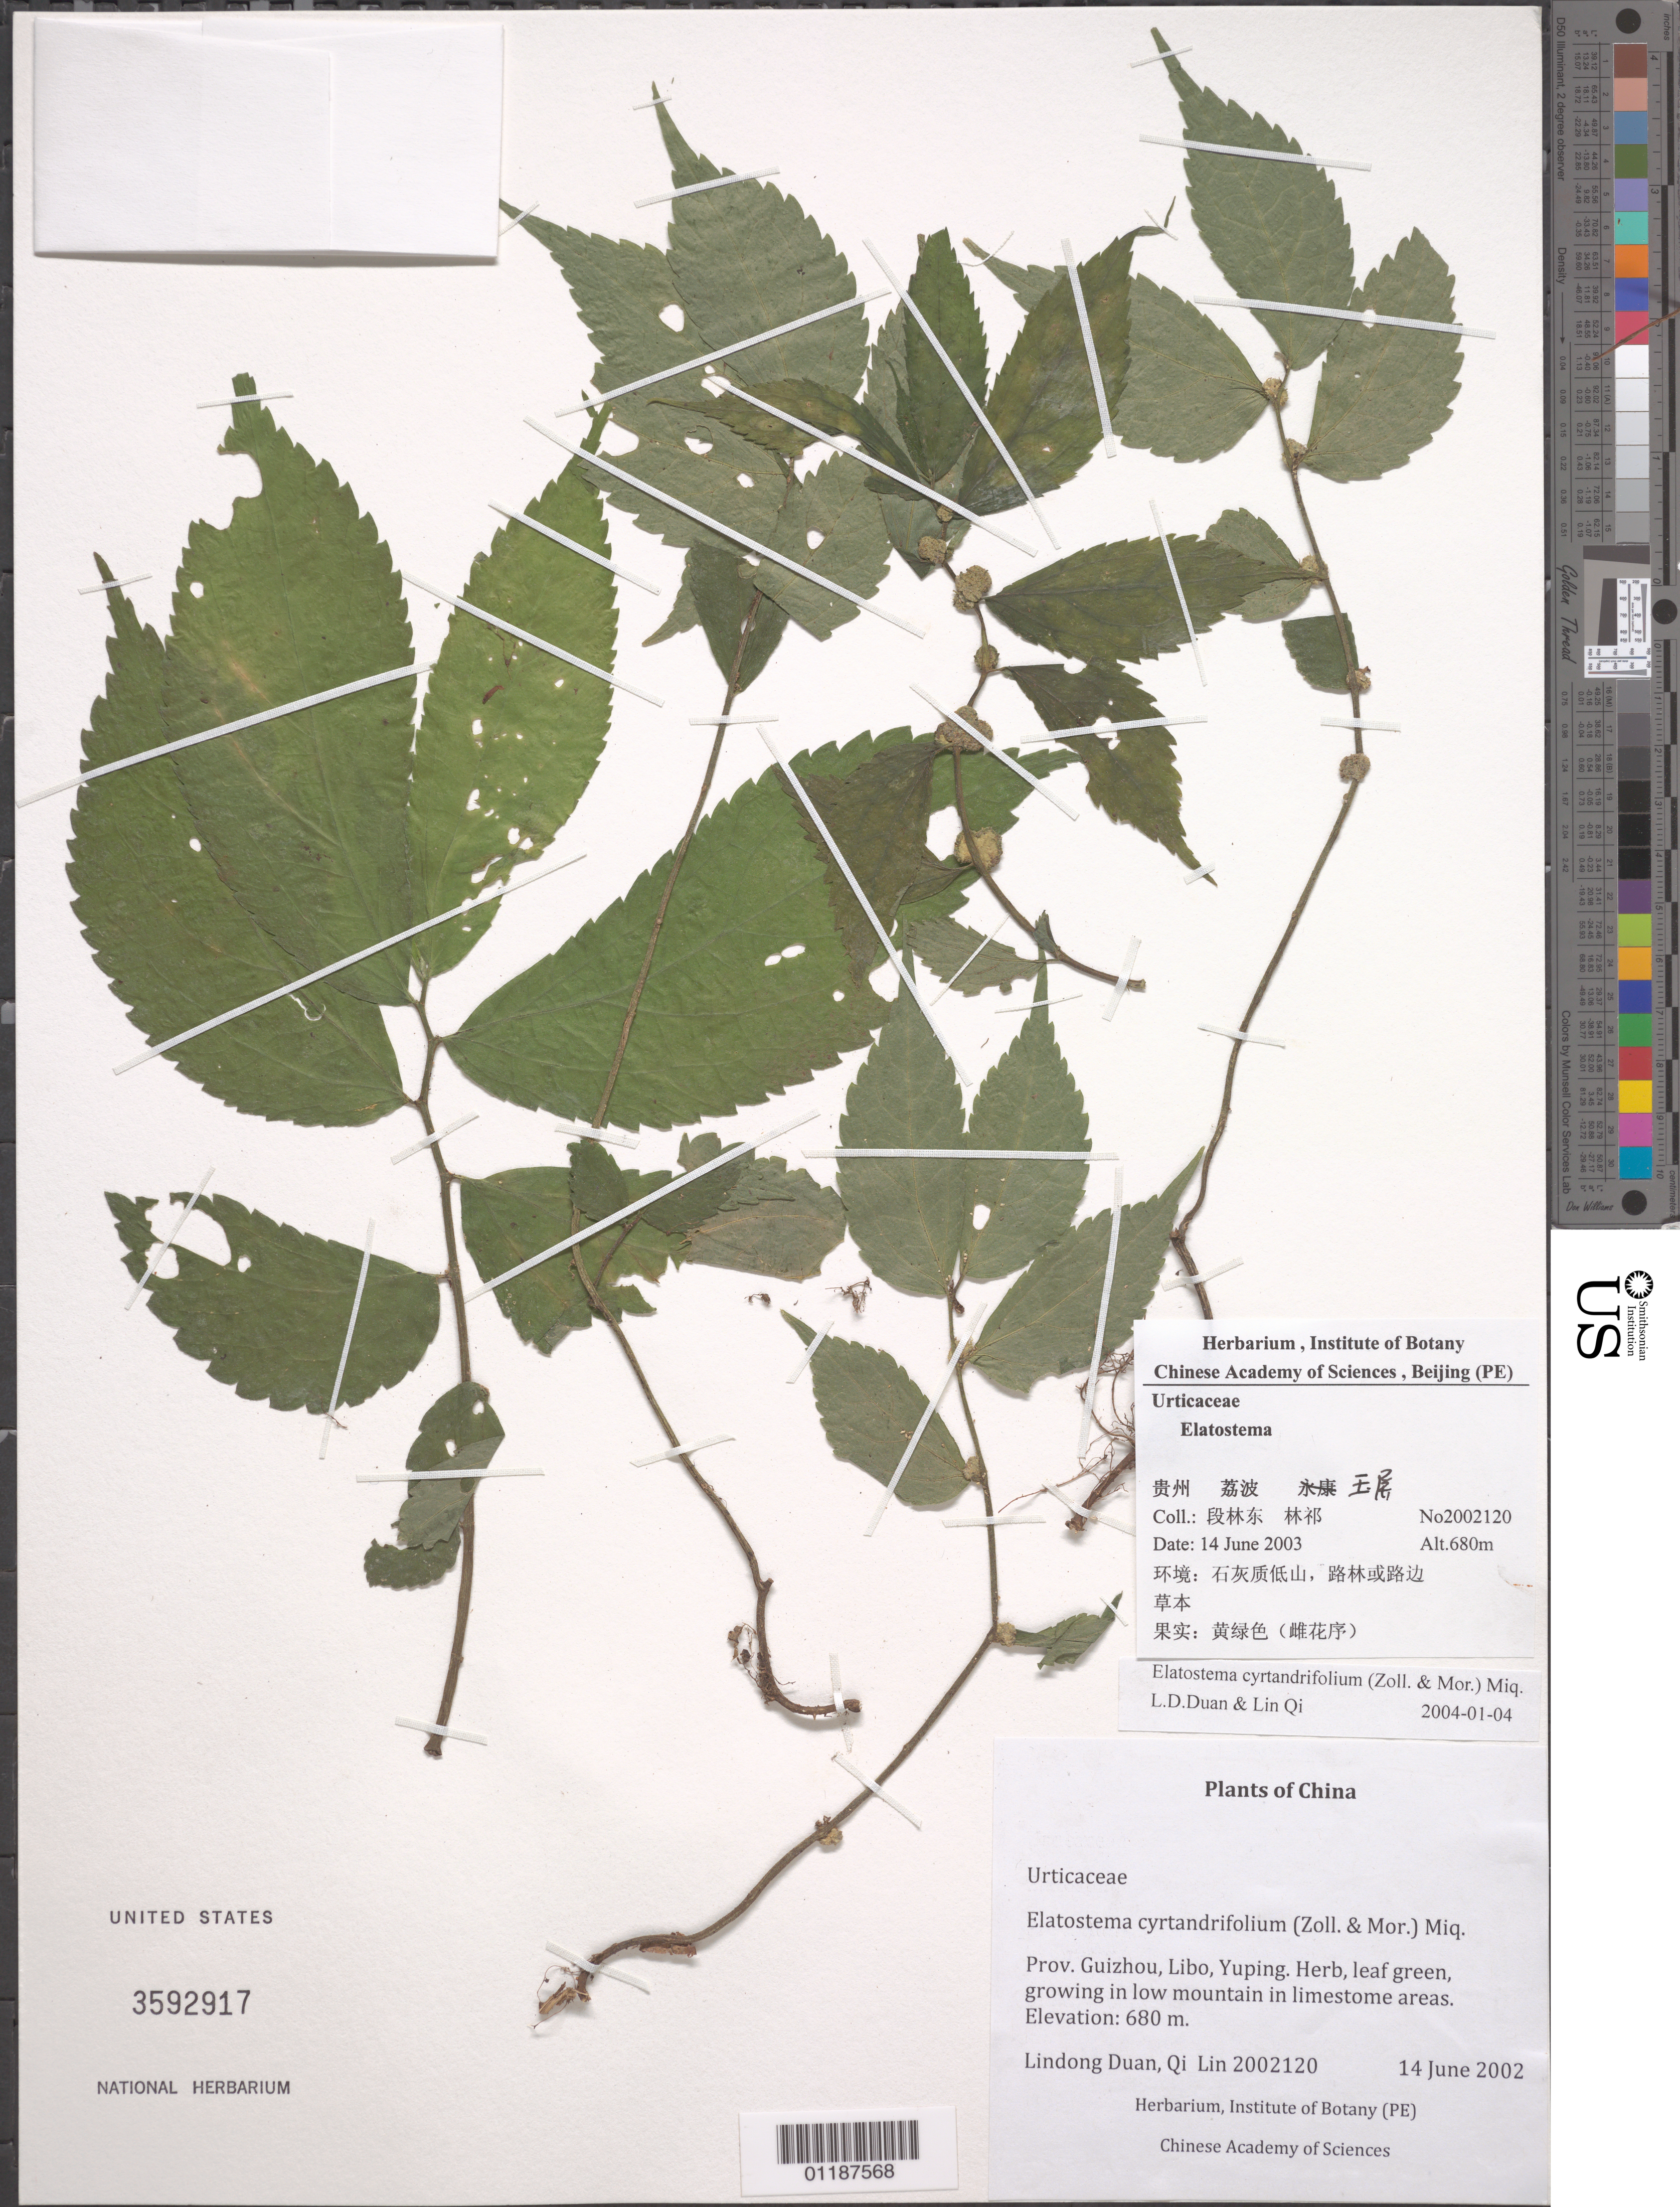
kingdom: Plantae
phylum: Tracheophyta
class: Magnoliopsida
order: Rosales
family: Urticaceae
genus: Elatostema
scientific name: Elatostema cyrtandrifolium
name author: (Zoll. & Moritzi) Miq.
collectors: L. Duan & Q. Lin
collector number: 2002120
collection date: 2002-06-14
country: China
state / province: Guizhou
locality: Libo, Yuping.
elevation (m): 680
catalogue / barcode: US 3592917